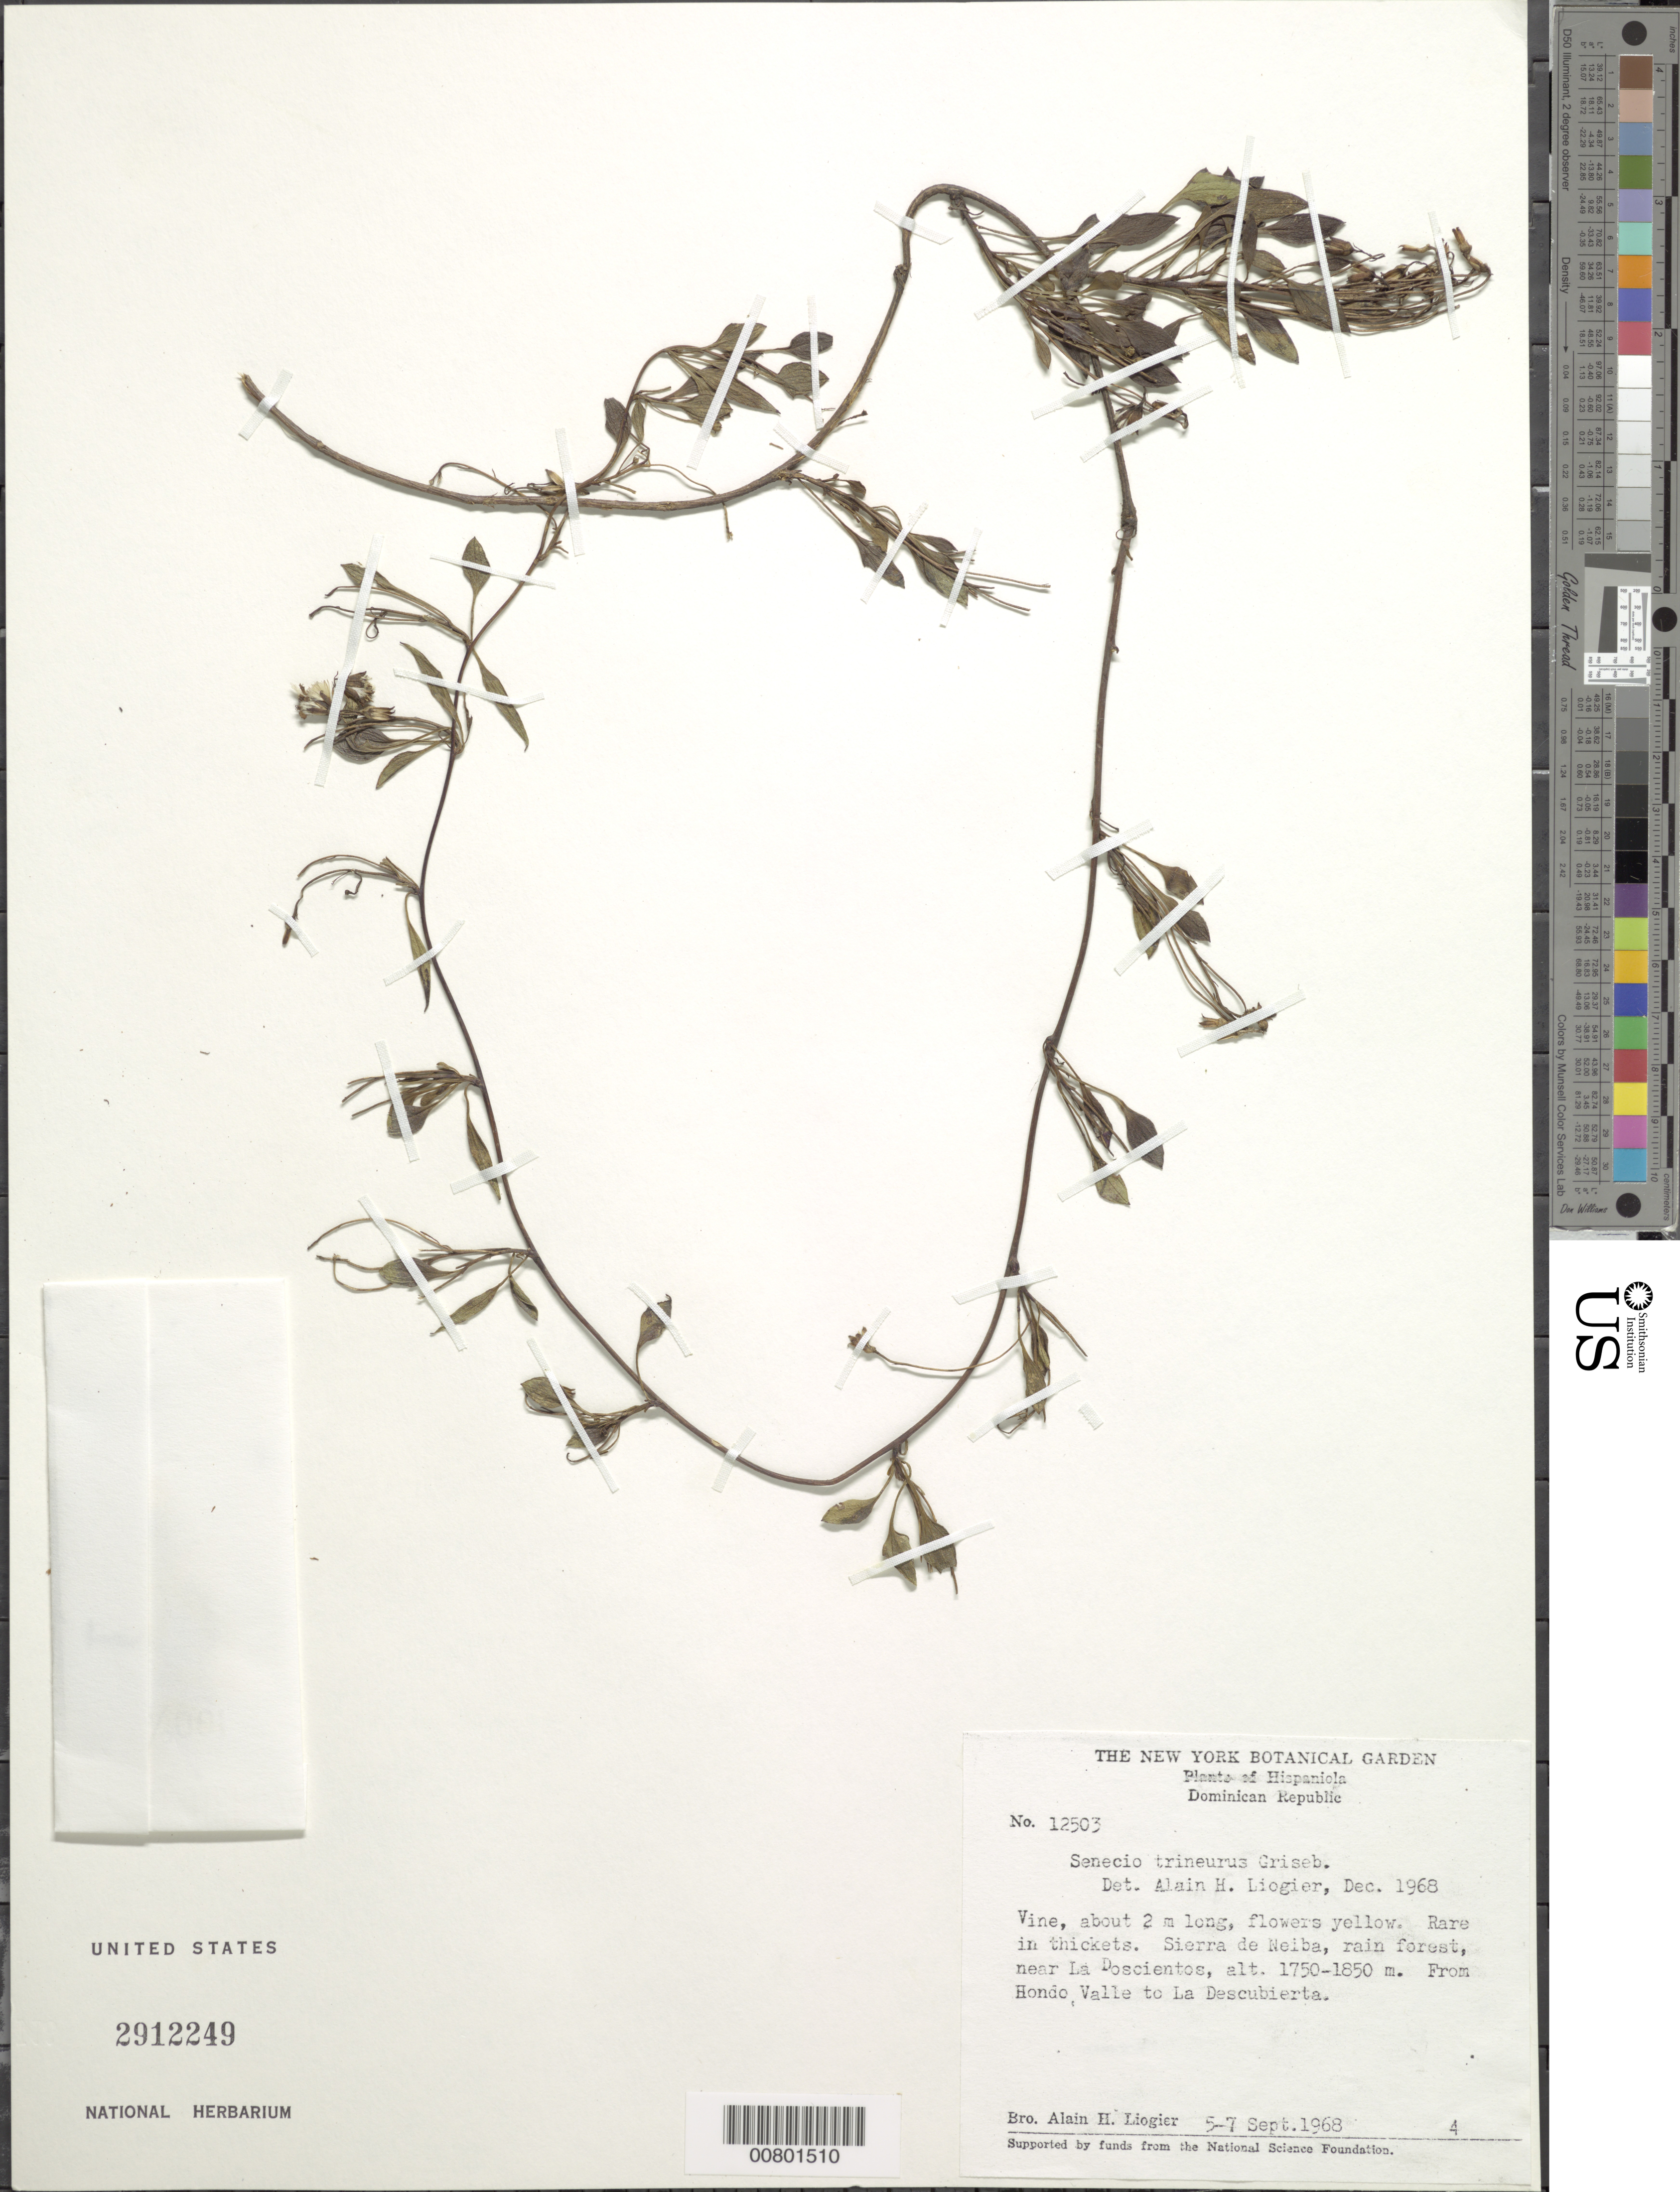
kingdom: Plantae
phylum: Tracheophyta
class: Magnoliopsida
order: Asterales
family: Asteraceae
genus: Sinosenecio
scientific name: Sinosenecio trinervius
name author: (M.C. Chang) B. Nord.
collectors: A. H. Liogier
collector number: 12503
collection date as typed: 05 Sep 1968 to 07 Sep 1968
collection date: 1968-09-05/1968-09-07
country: Dominican Republic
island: Hispaniola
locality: Sierra de Neiba, near La Doscientos. From Hondo Valle to La Descubierta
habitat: Rain forest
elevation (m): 1750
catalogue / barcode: US 2912249